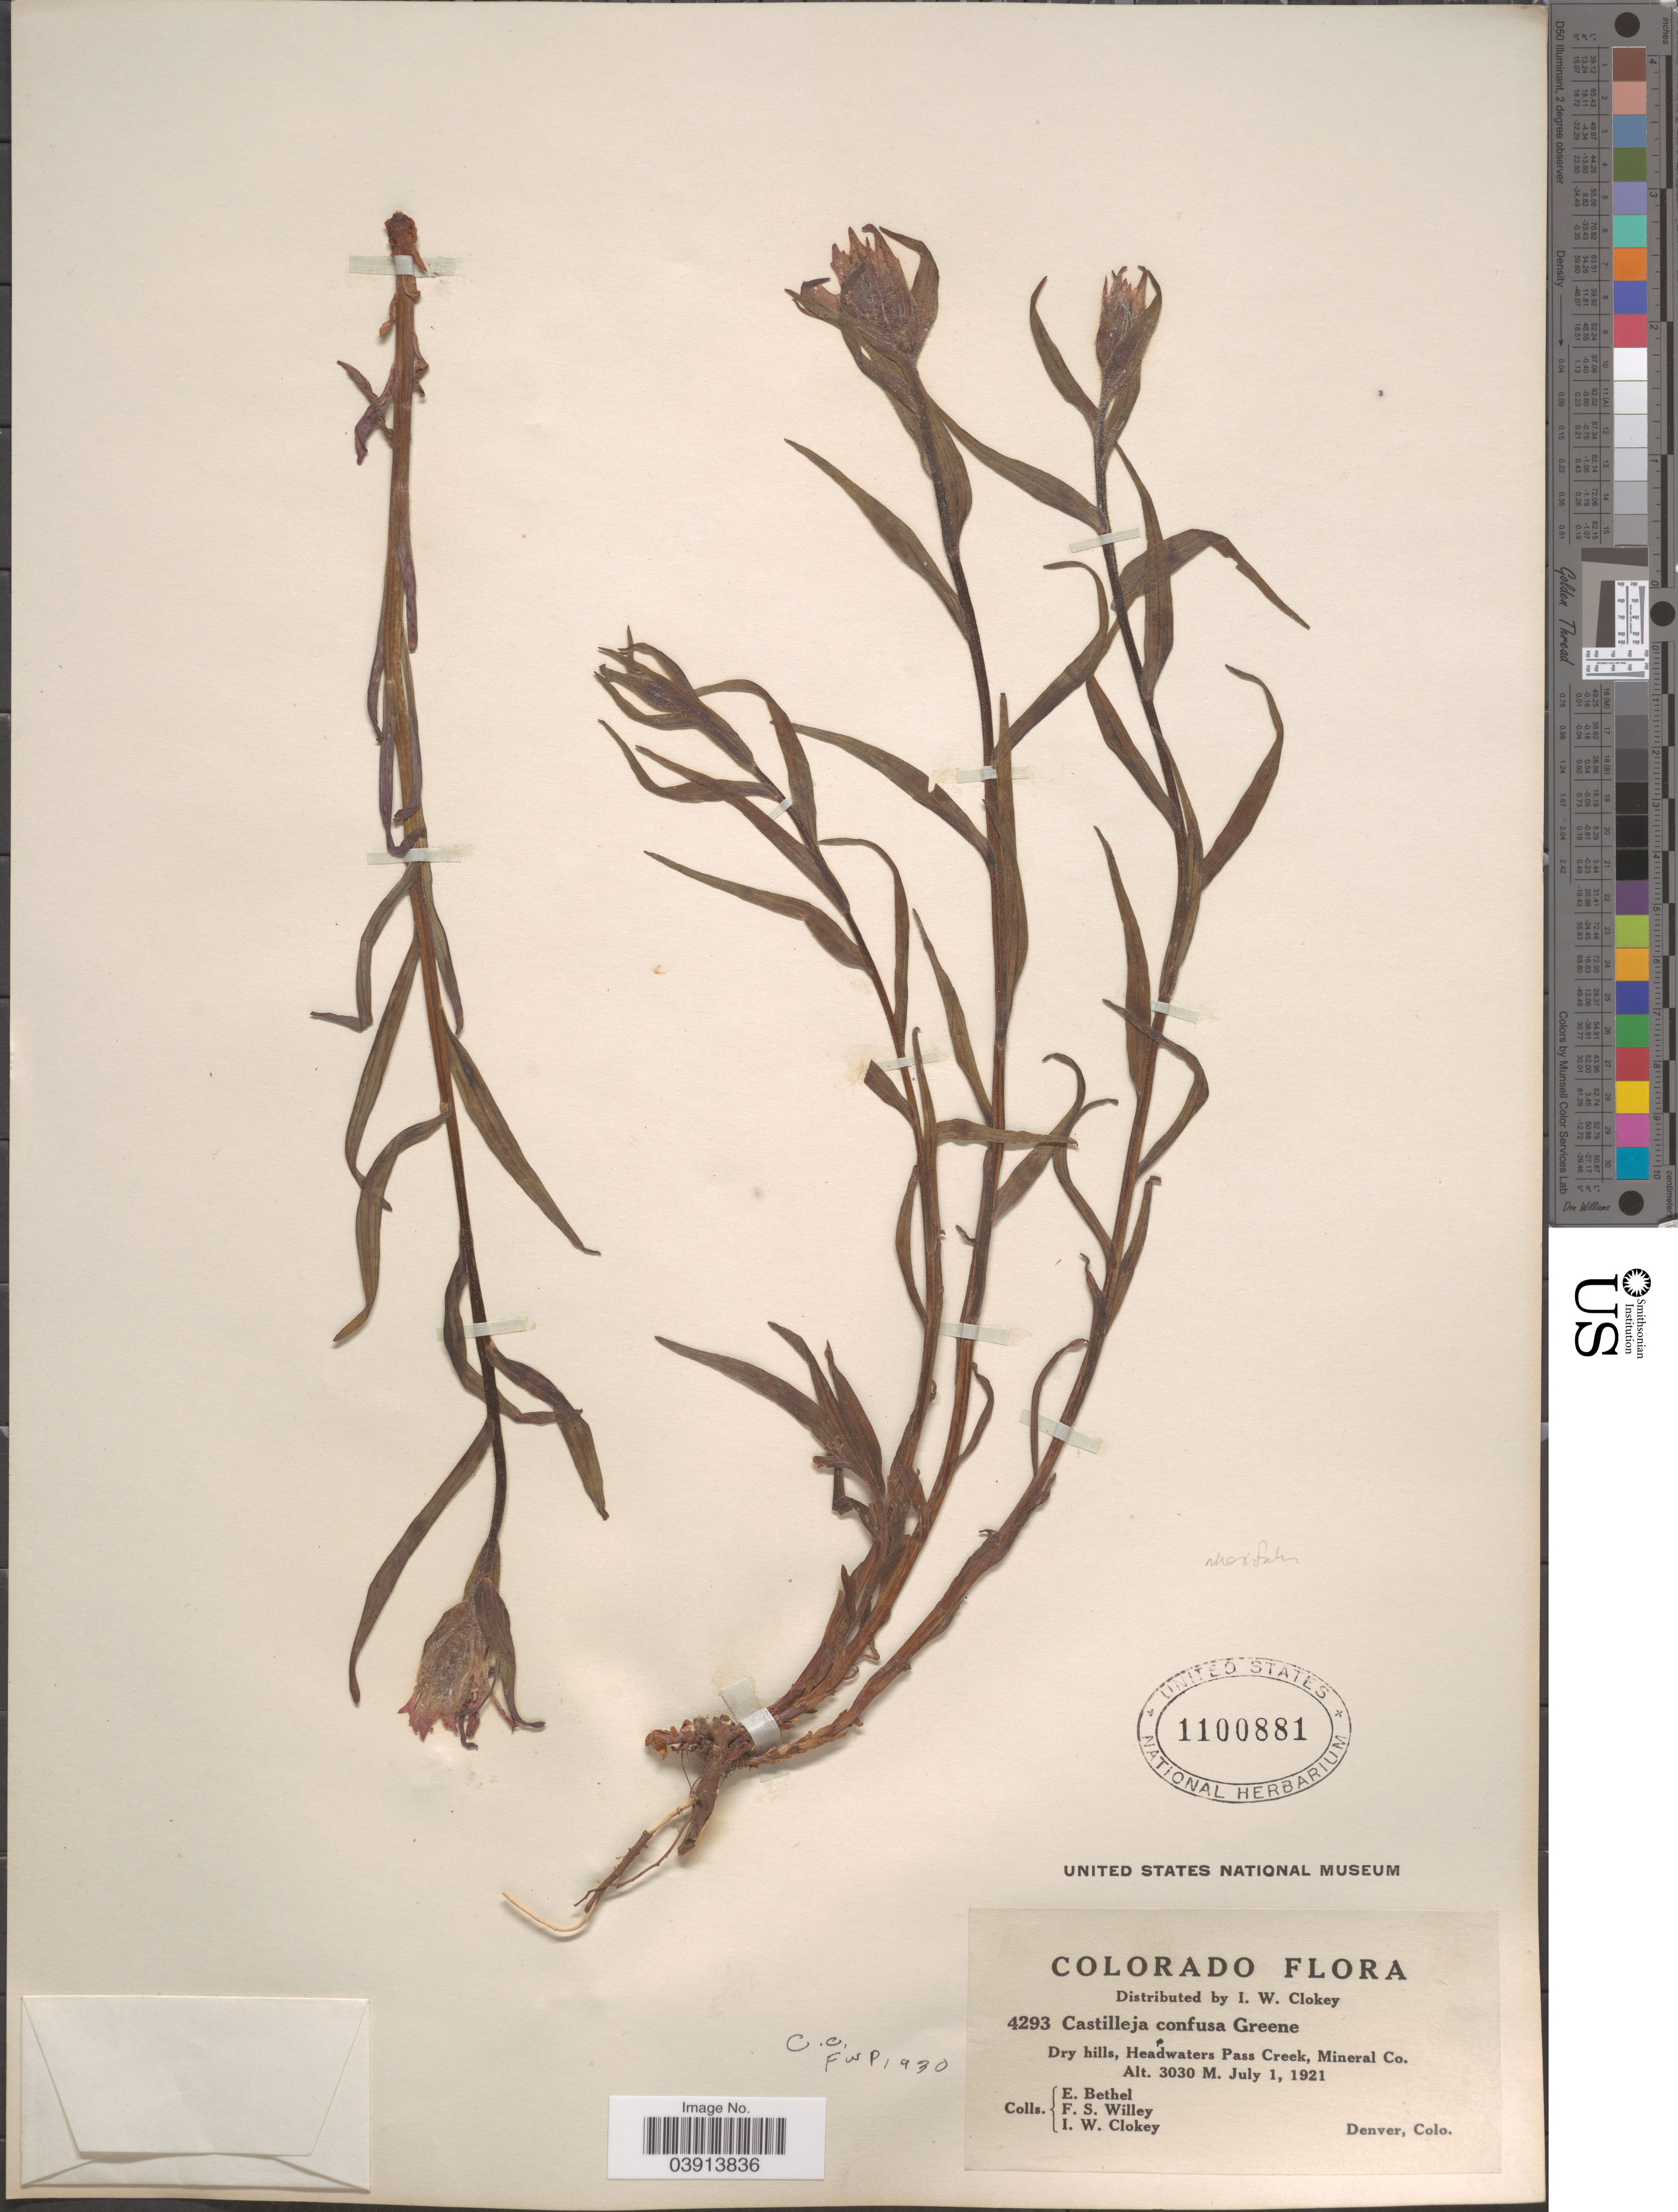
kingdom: Plantae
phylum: Tracheophyta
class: Magnoliopsida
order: Lamiales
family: Orobanchaceae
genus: Castilleja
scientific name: Castilleja rhexiifolia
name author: Rydb.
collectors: E. Bethel, F. Willey & I. W. Clokey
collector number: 4293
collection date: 1921-07-01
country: United States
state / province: Colorado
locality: Headwaters Pass Creek, Mineral Co.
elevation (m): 3030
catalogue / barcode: US 1100881